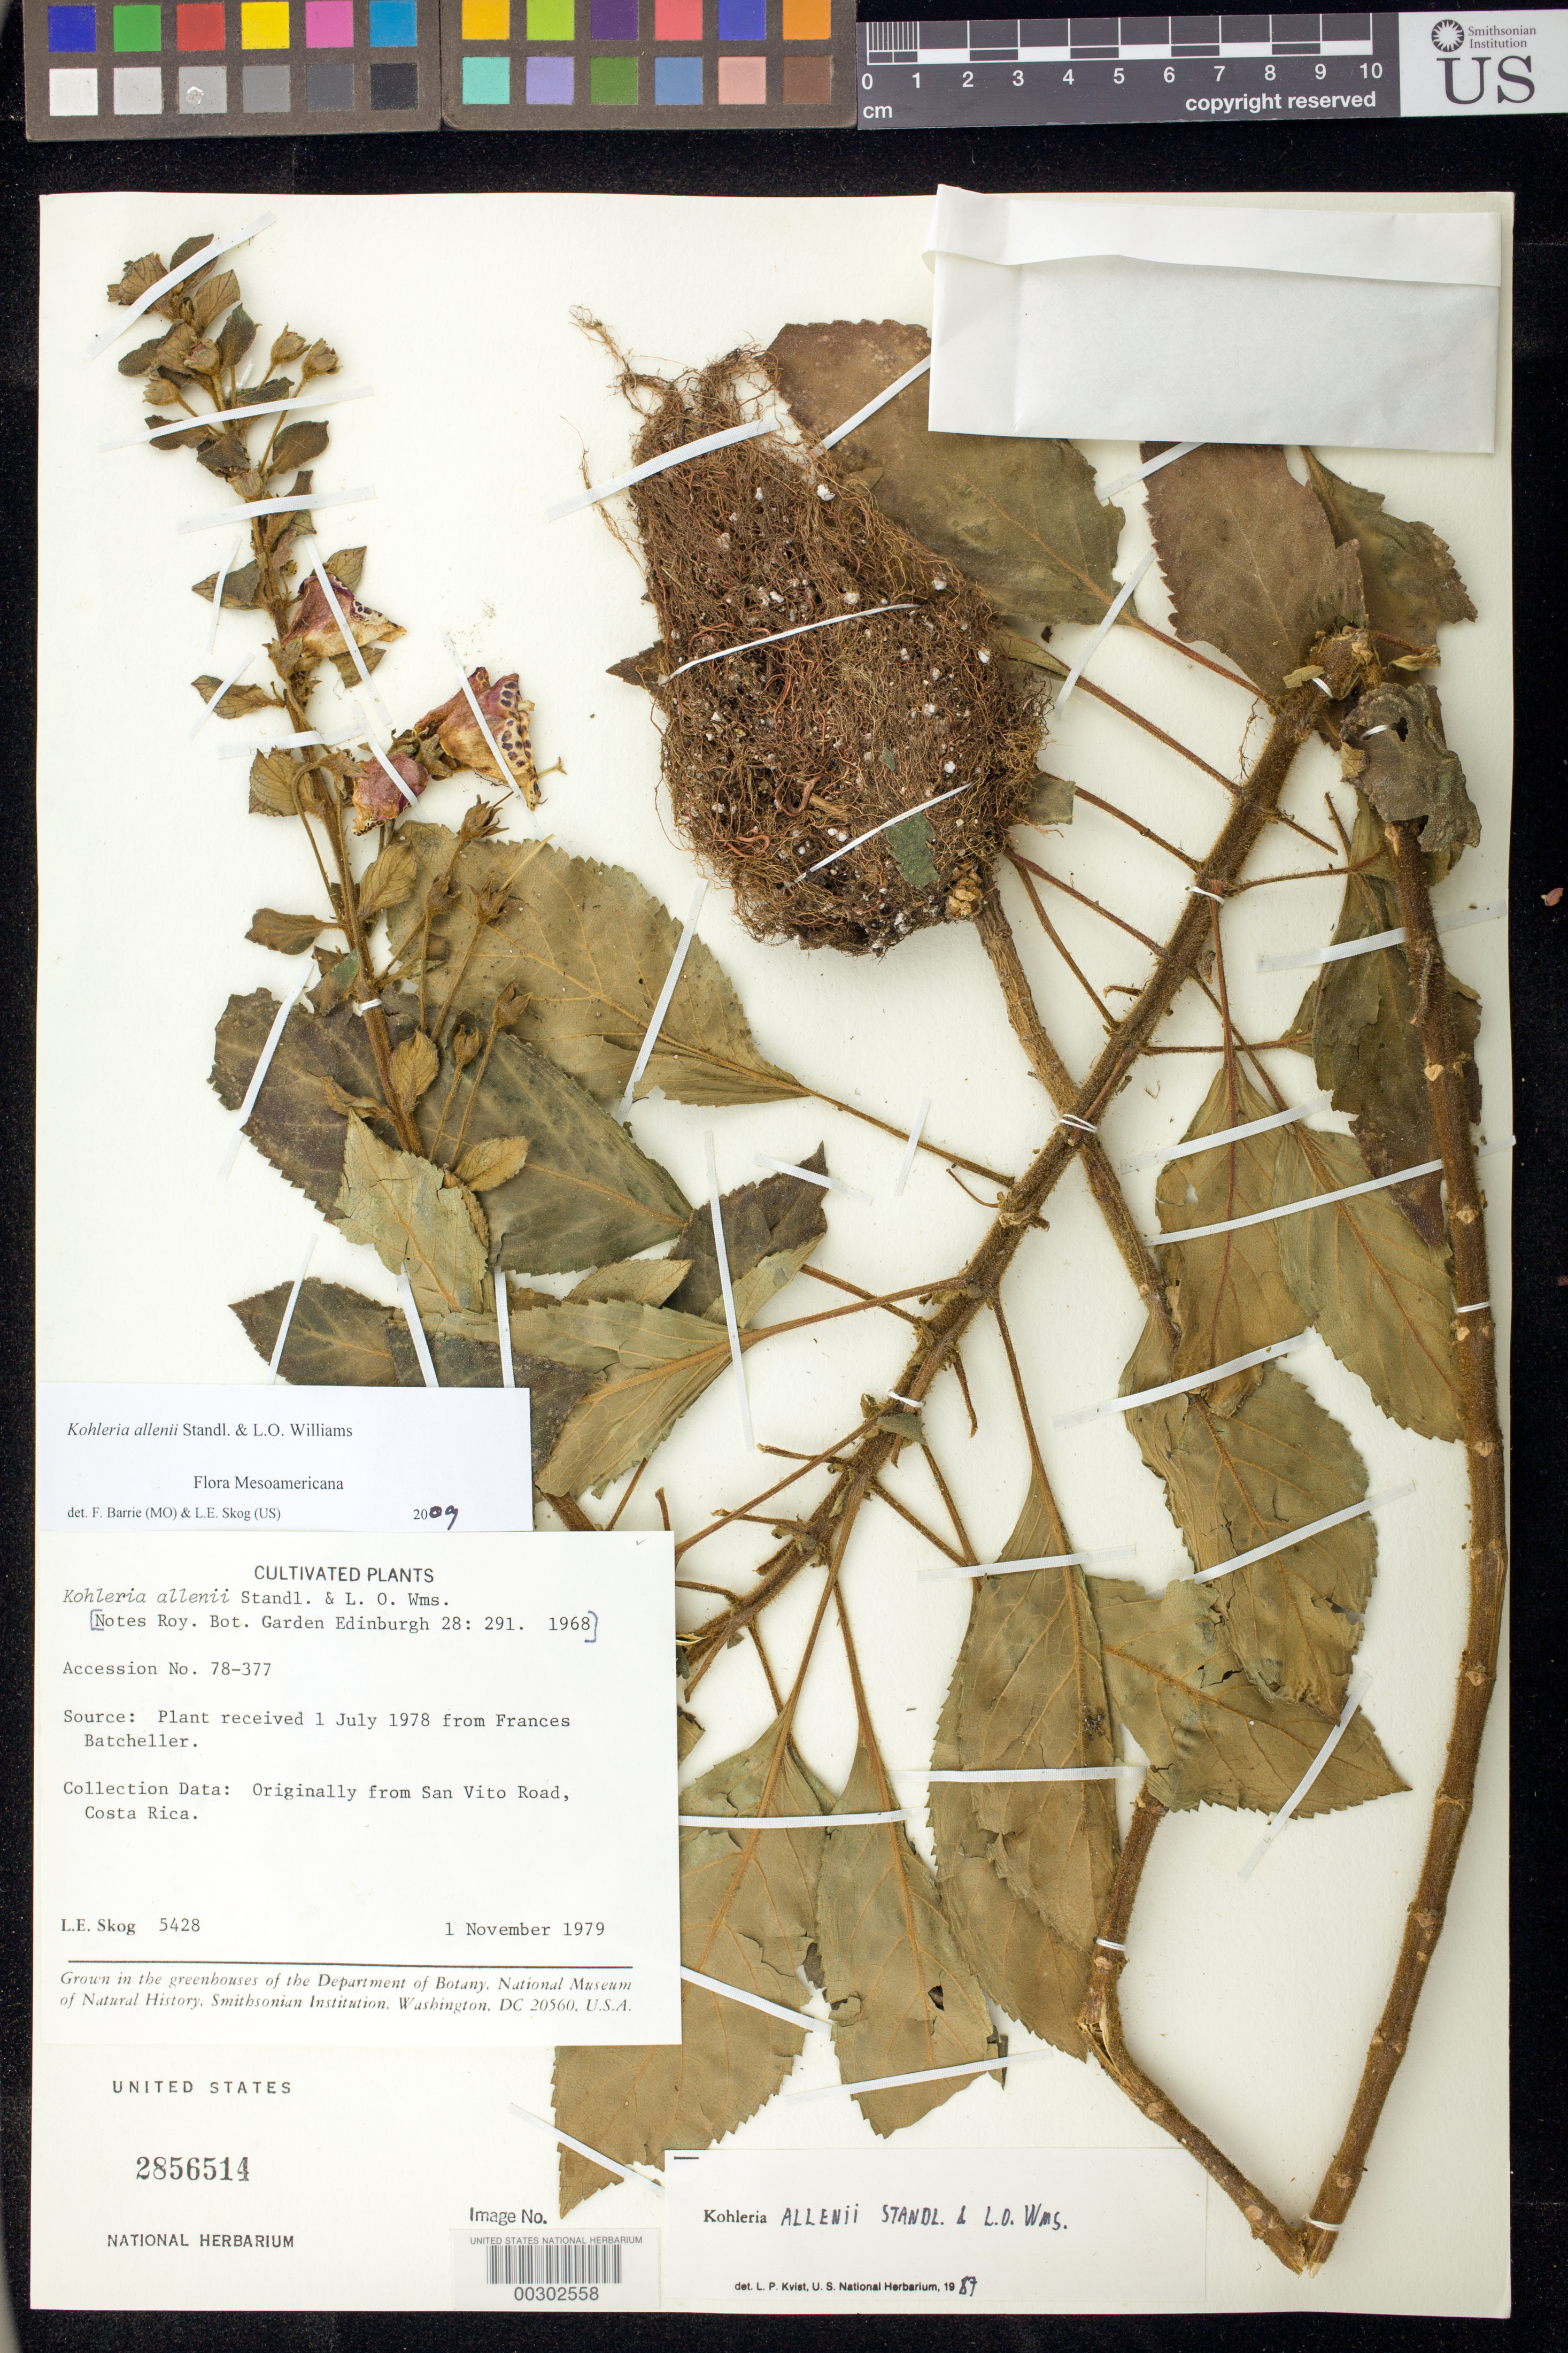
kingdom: Plantae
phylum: Tracheophyta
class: Magnoliopsida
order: Lamiales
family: Gesneriaceae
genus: Kohleria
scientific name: Kohleria allenii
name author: Standl. & L.O. Williams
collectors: L. E. Skog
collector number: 5428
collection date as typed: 01 Nov 1979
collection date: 1979-11-01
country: Costa Rica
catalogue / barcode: US 2856514